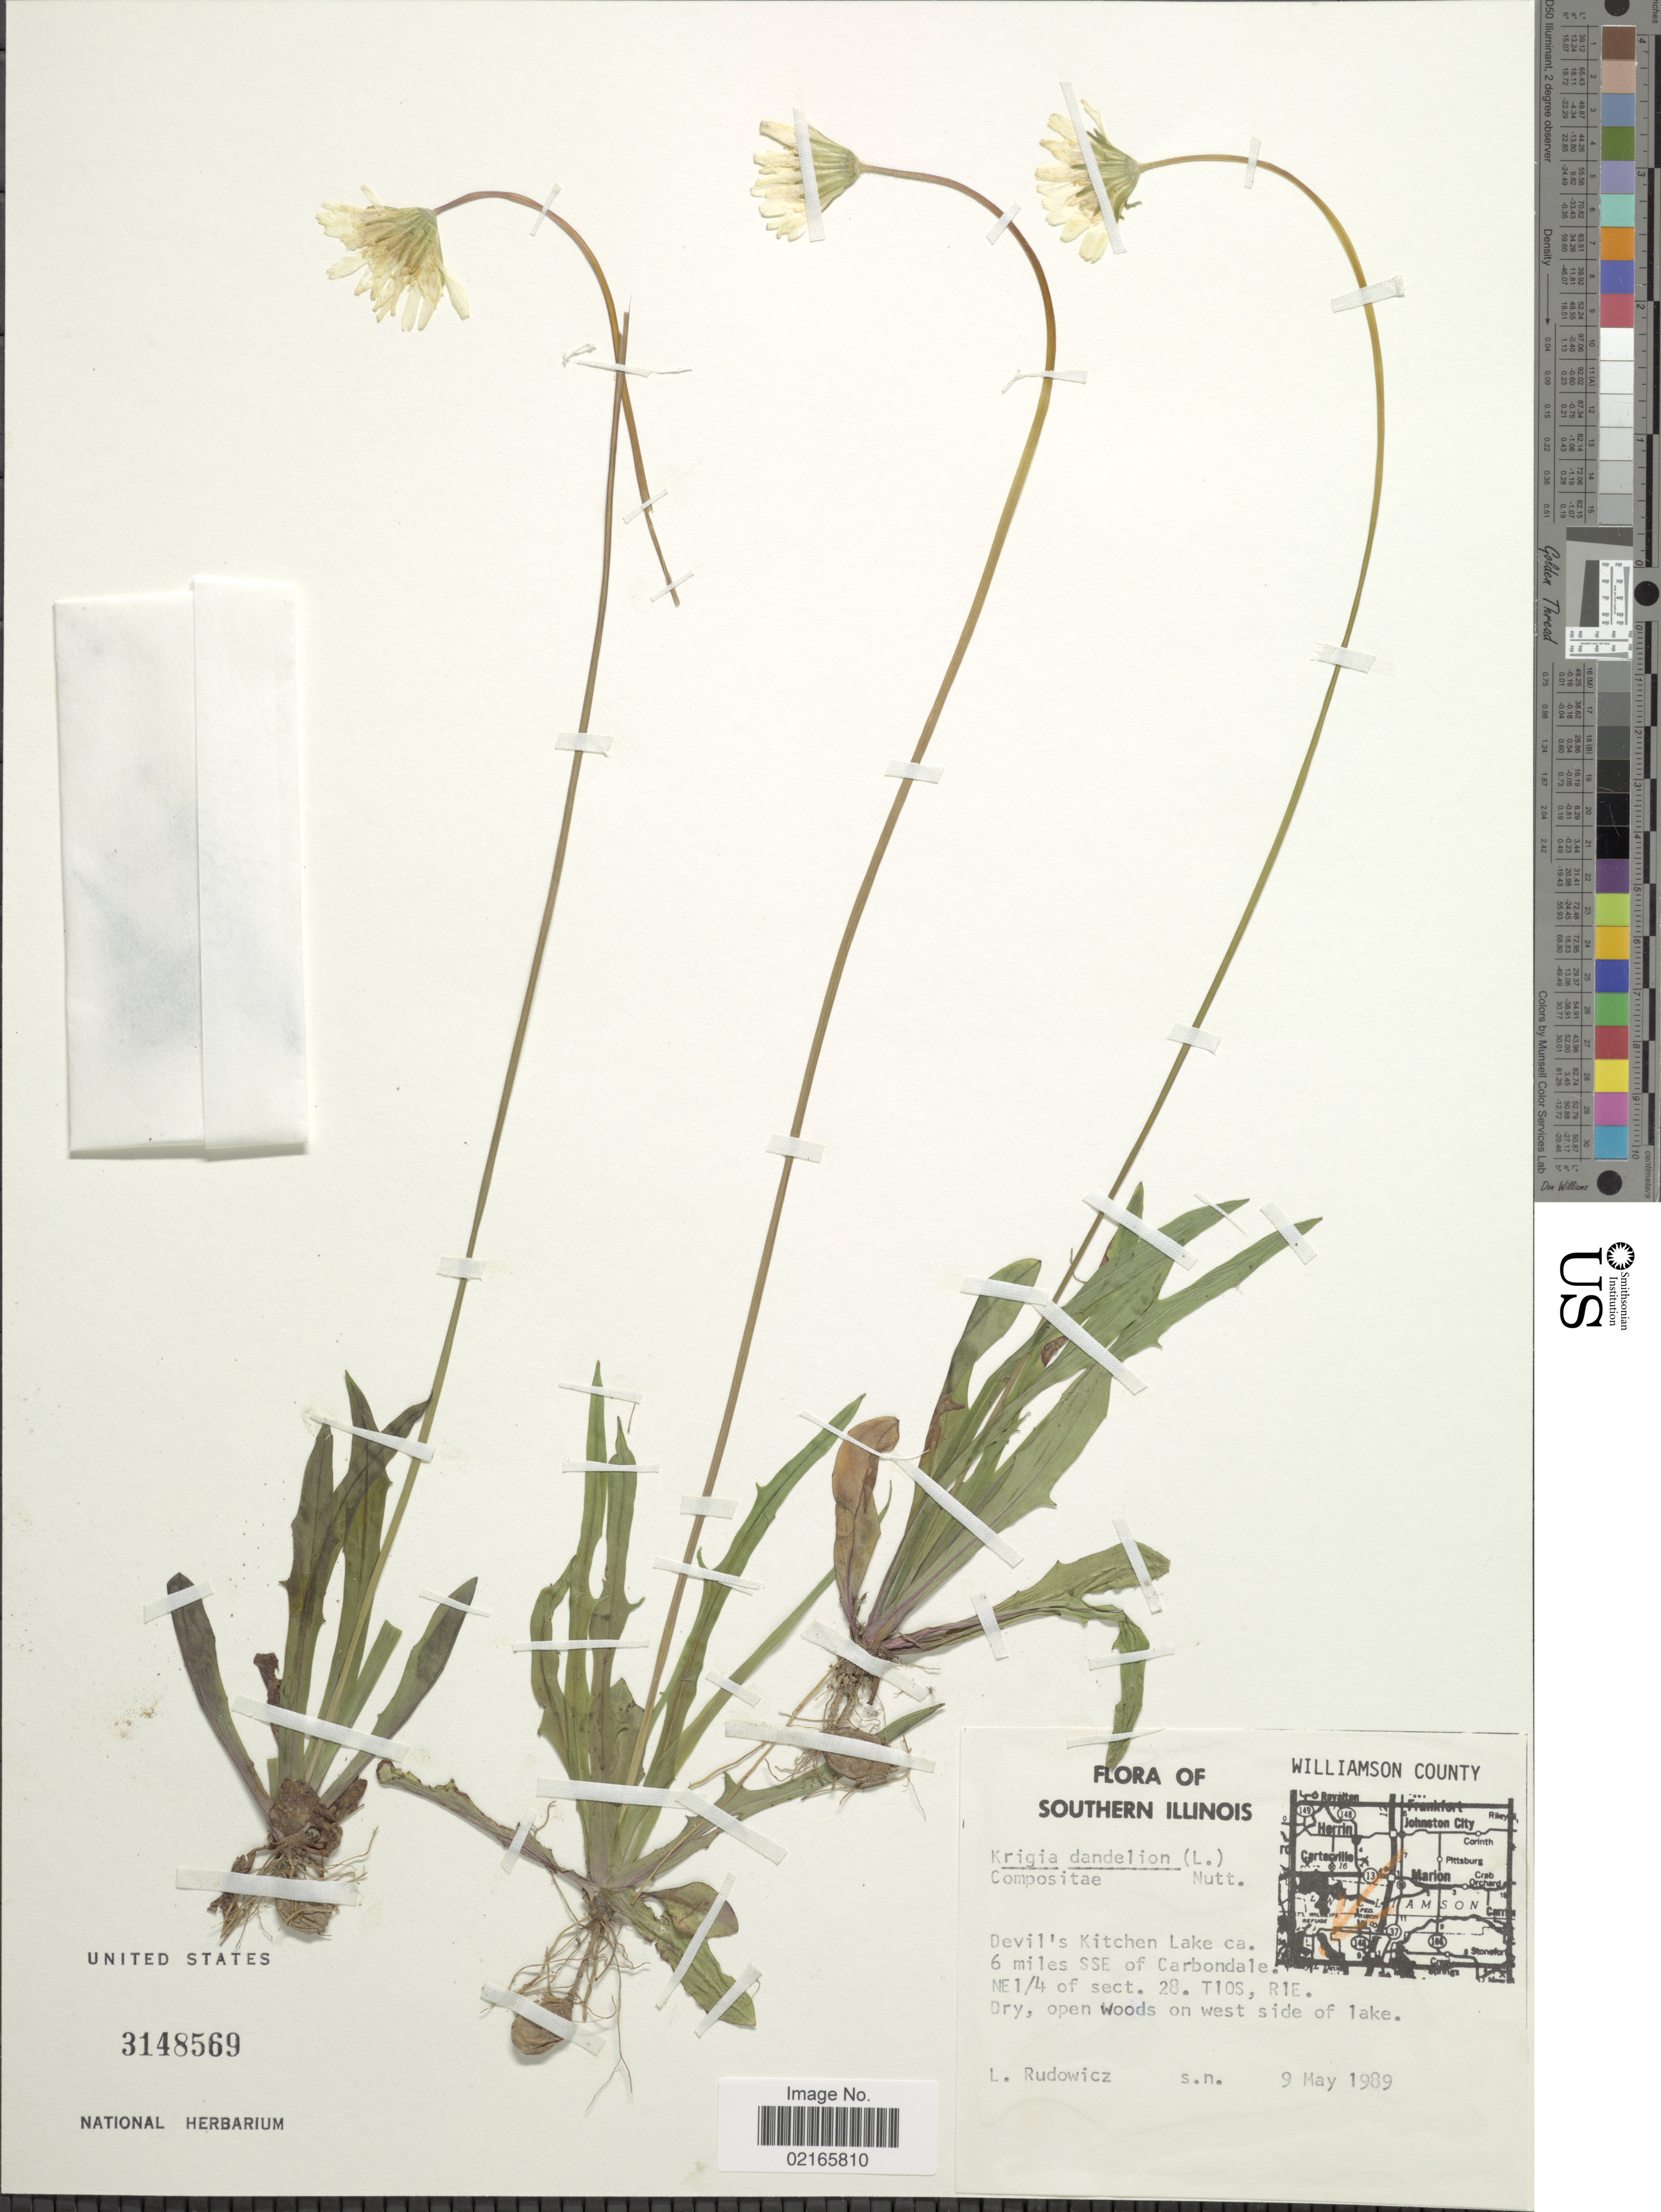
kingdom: Plantae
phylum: Tracheophyta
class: Magnoliopsida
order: Asterales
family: Asteraceae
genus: Krigia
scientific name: Krigia dandelion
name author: (L.) Nutt.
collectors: L. Rudowicz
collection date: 1989-05-09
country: United States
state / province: Illinois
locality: Southern Illinois, Williamson County, Devil's Kitchen Lake ca. 6 miles SSE of Carbondale, NE 1/4 of sect. 28. T10S, R1E, dry, open wods on west side of lake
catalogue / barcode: US 3148569